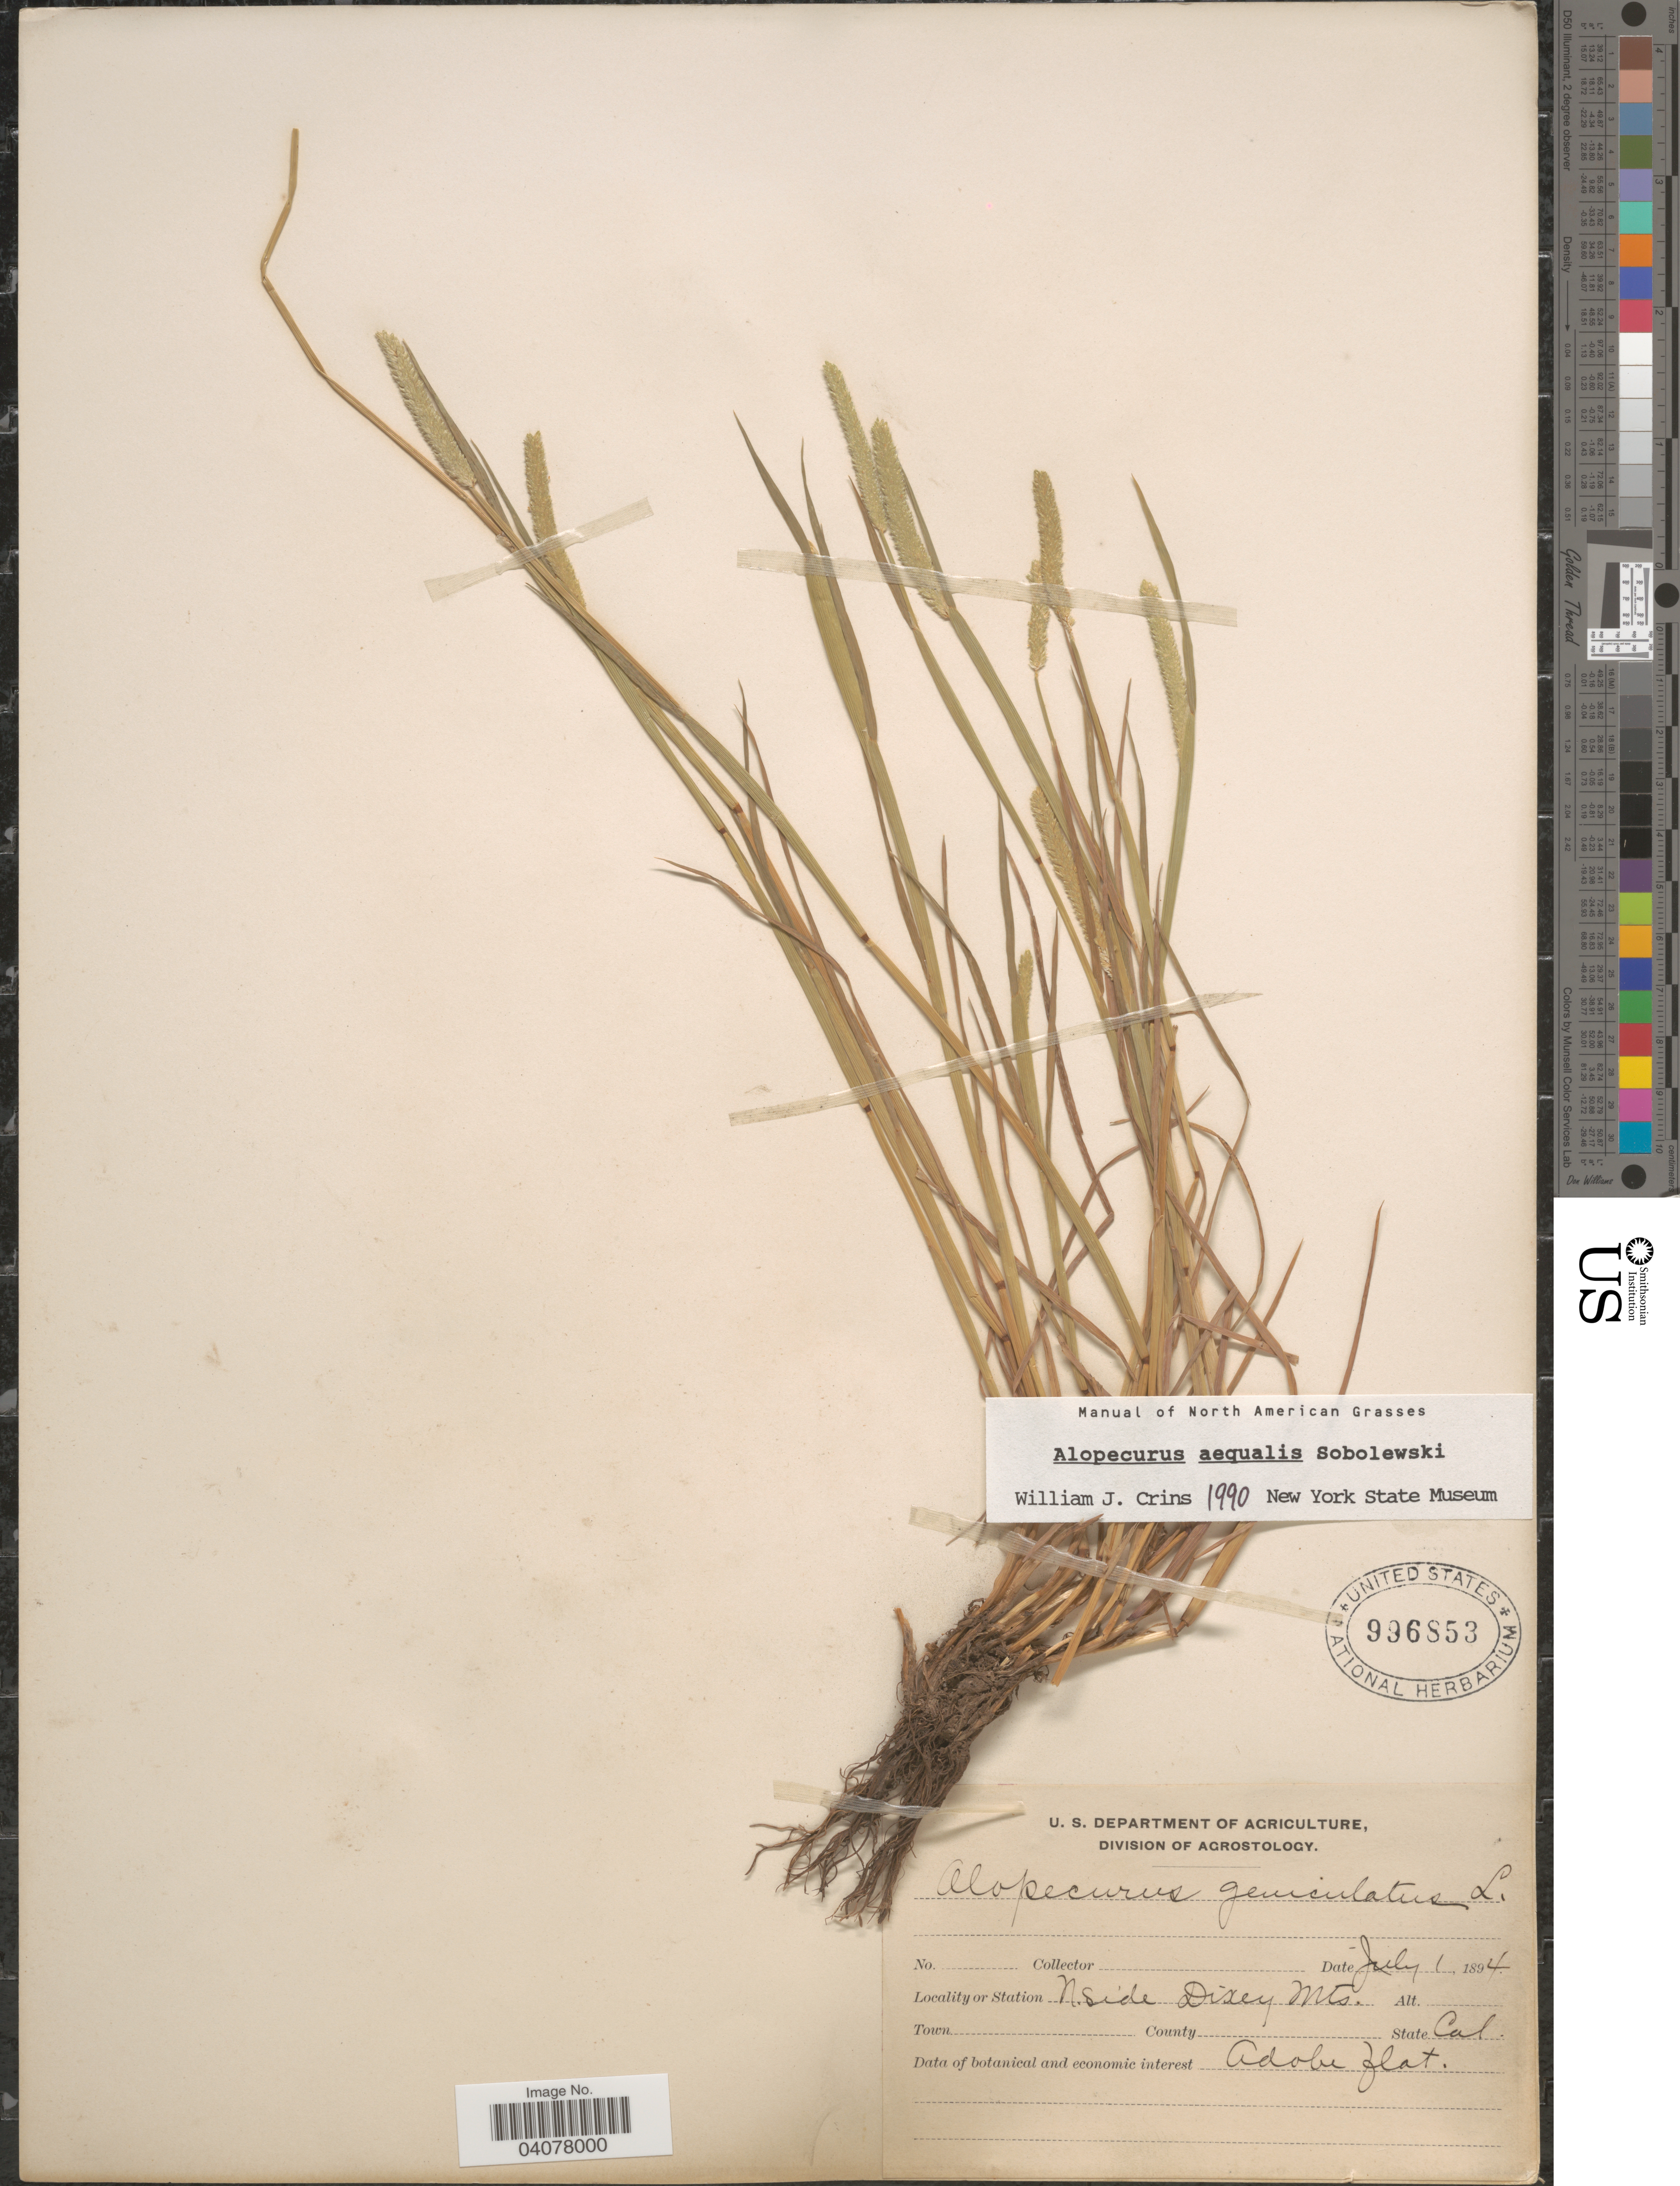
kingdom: Plantae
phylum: Tracheophyta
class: Liliopsida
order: Poales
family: Poaceae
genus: Alopecurus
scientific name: Alopecurus aequalis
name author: Sobol.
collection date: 1894-07-01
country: United States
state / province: California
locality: Station N. side Dixey Mts. Adobe flat.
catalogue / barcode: US 996853